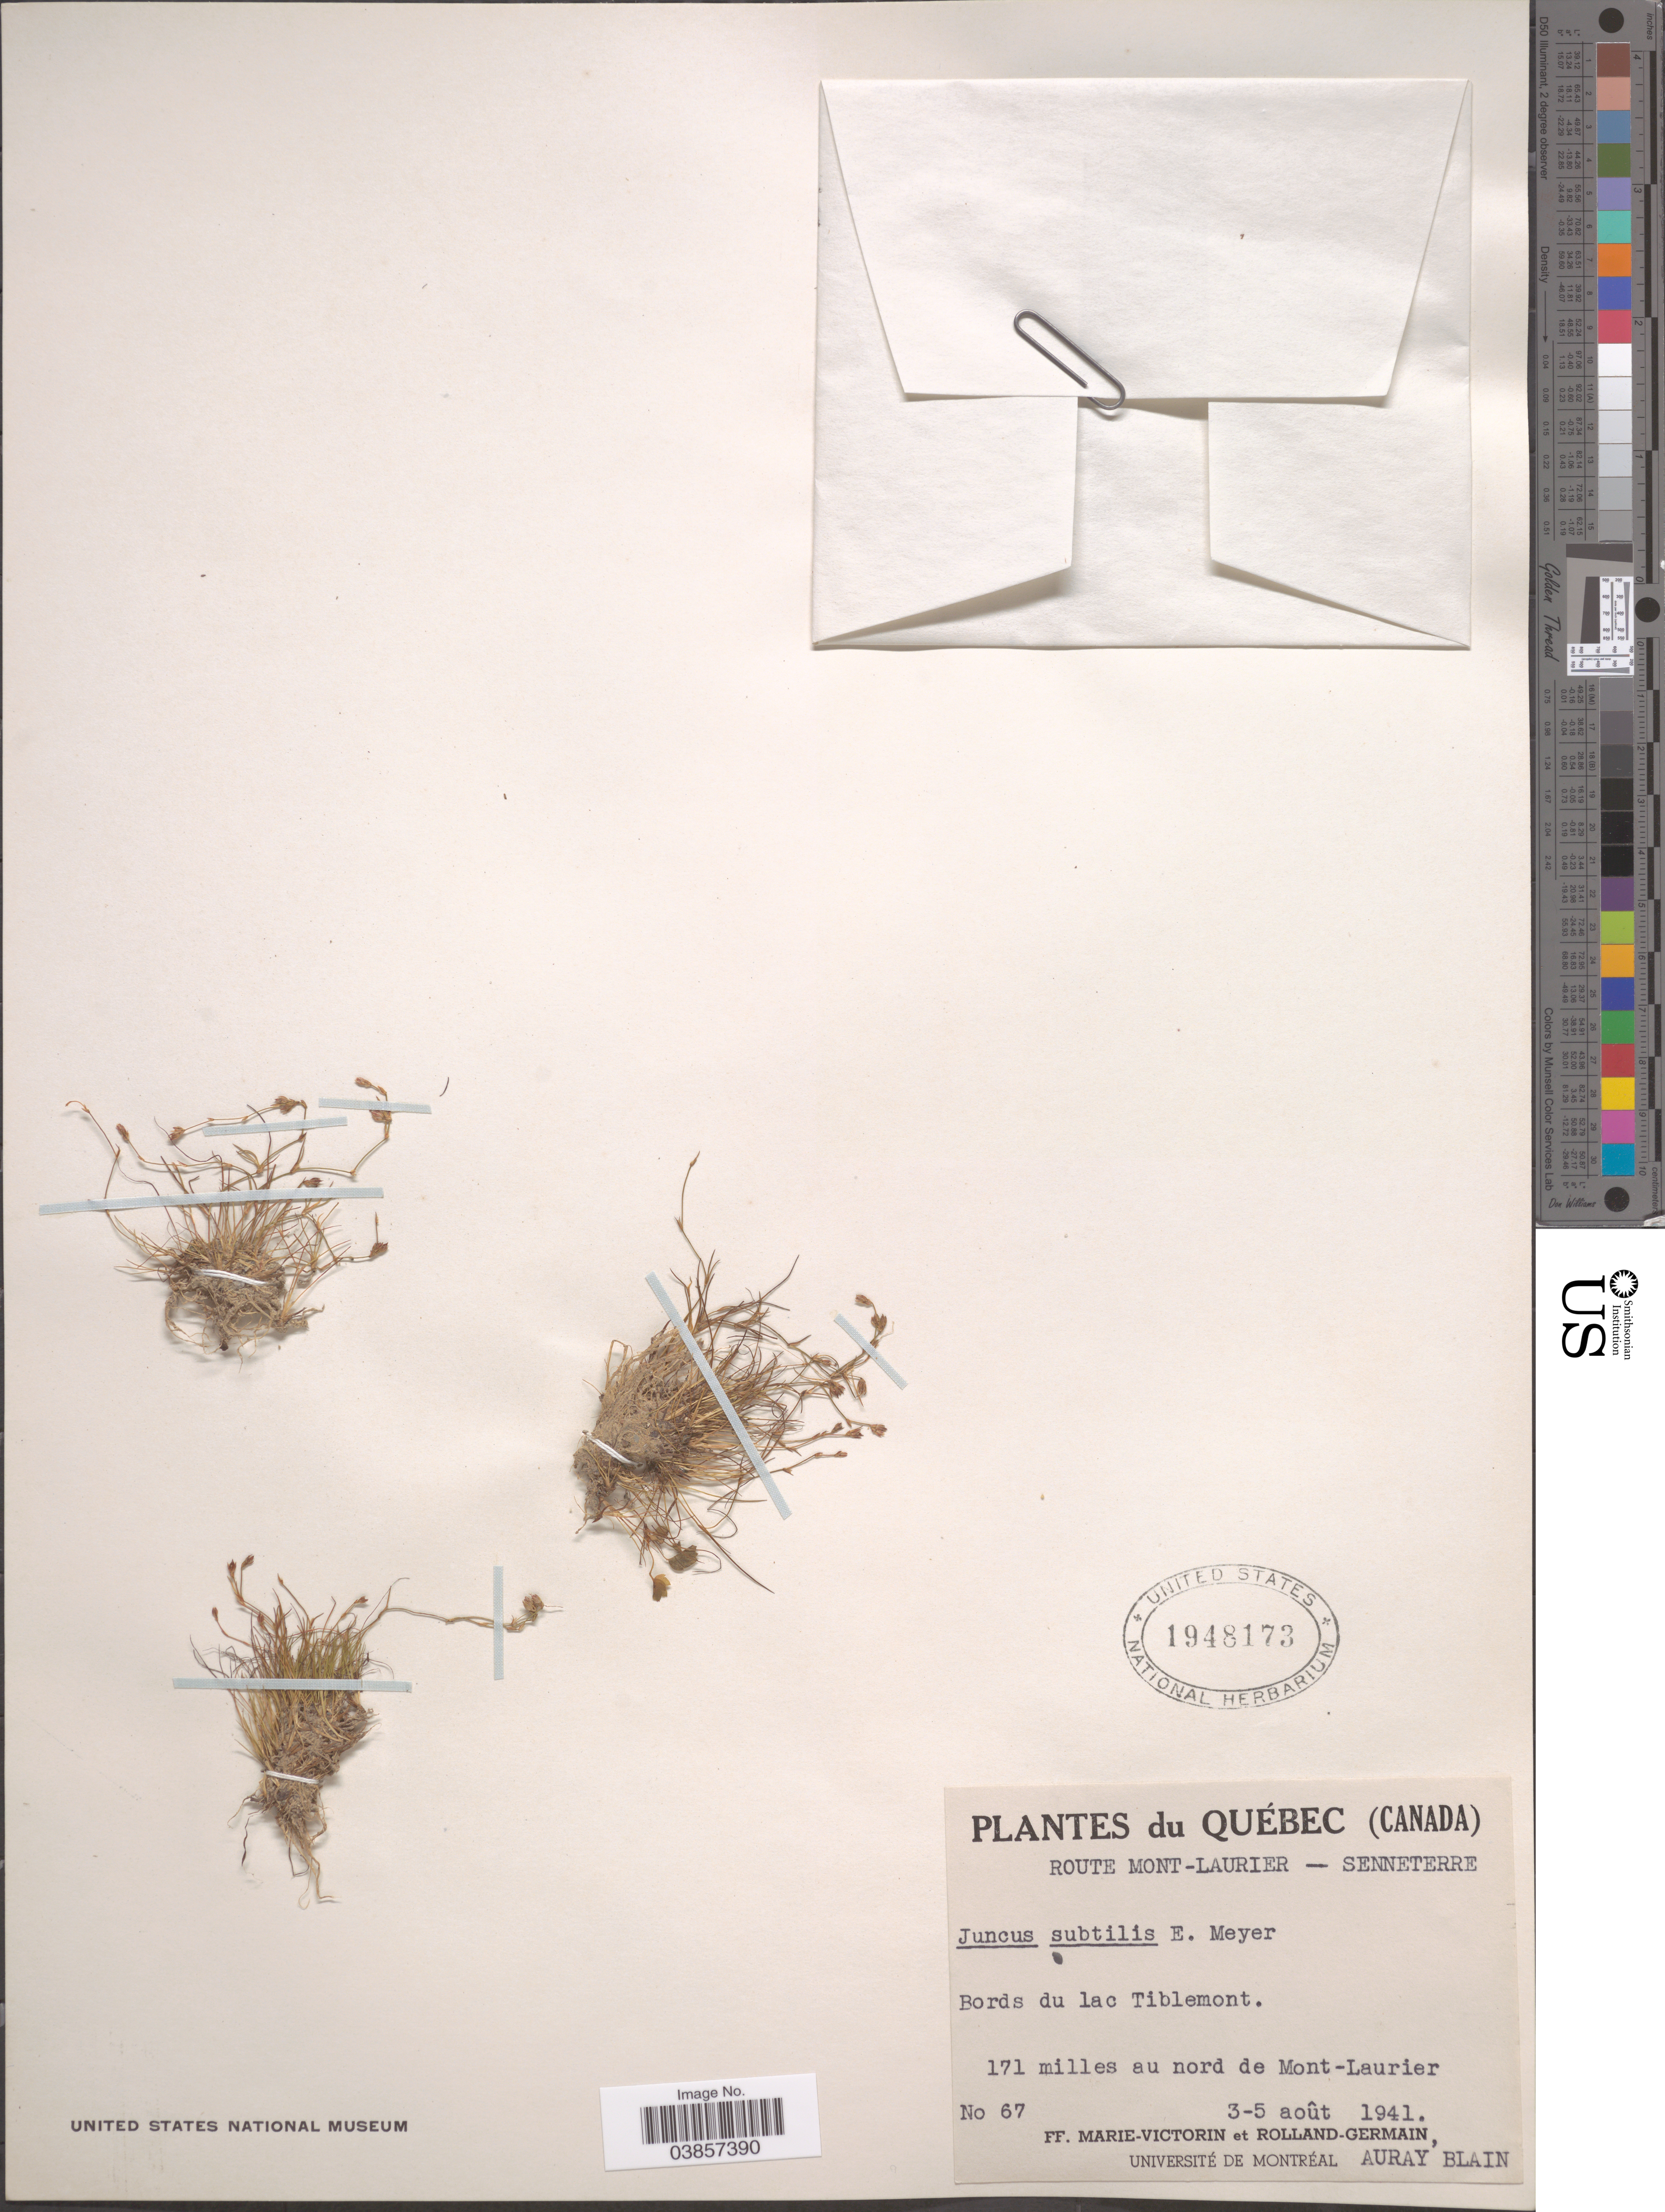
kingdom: Plantae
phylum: Tracheophyta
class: Liliopsida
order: Poales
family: Juncaceae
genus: Juncus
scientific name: Juncus subtilis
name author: E. Mey.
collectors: F. Marie-Victorin, Rolland-Germain & A. Blain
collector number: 67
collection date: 1941-08-03/1941-08-05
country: Canada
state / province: Quebec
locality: Route Mont - Laurier - Senneterre. Bords du lac Tiblemont. 171 miles au nord de Mont-Laurier.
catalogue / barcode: US 1948173